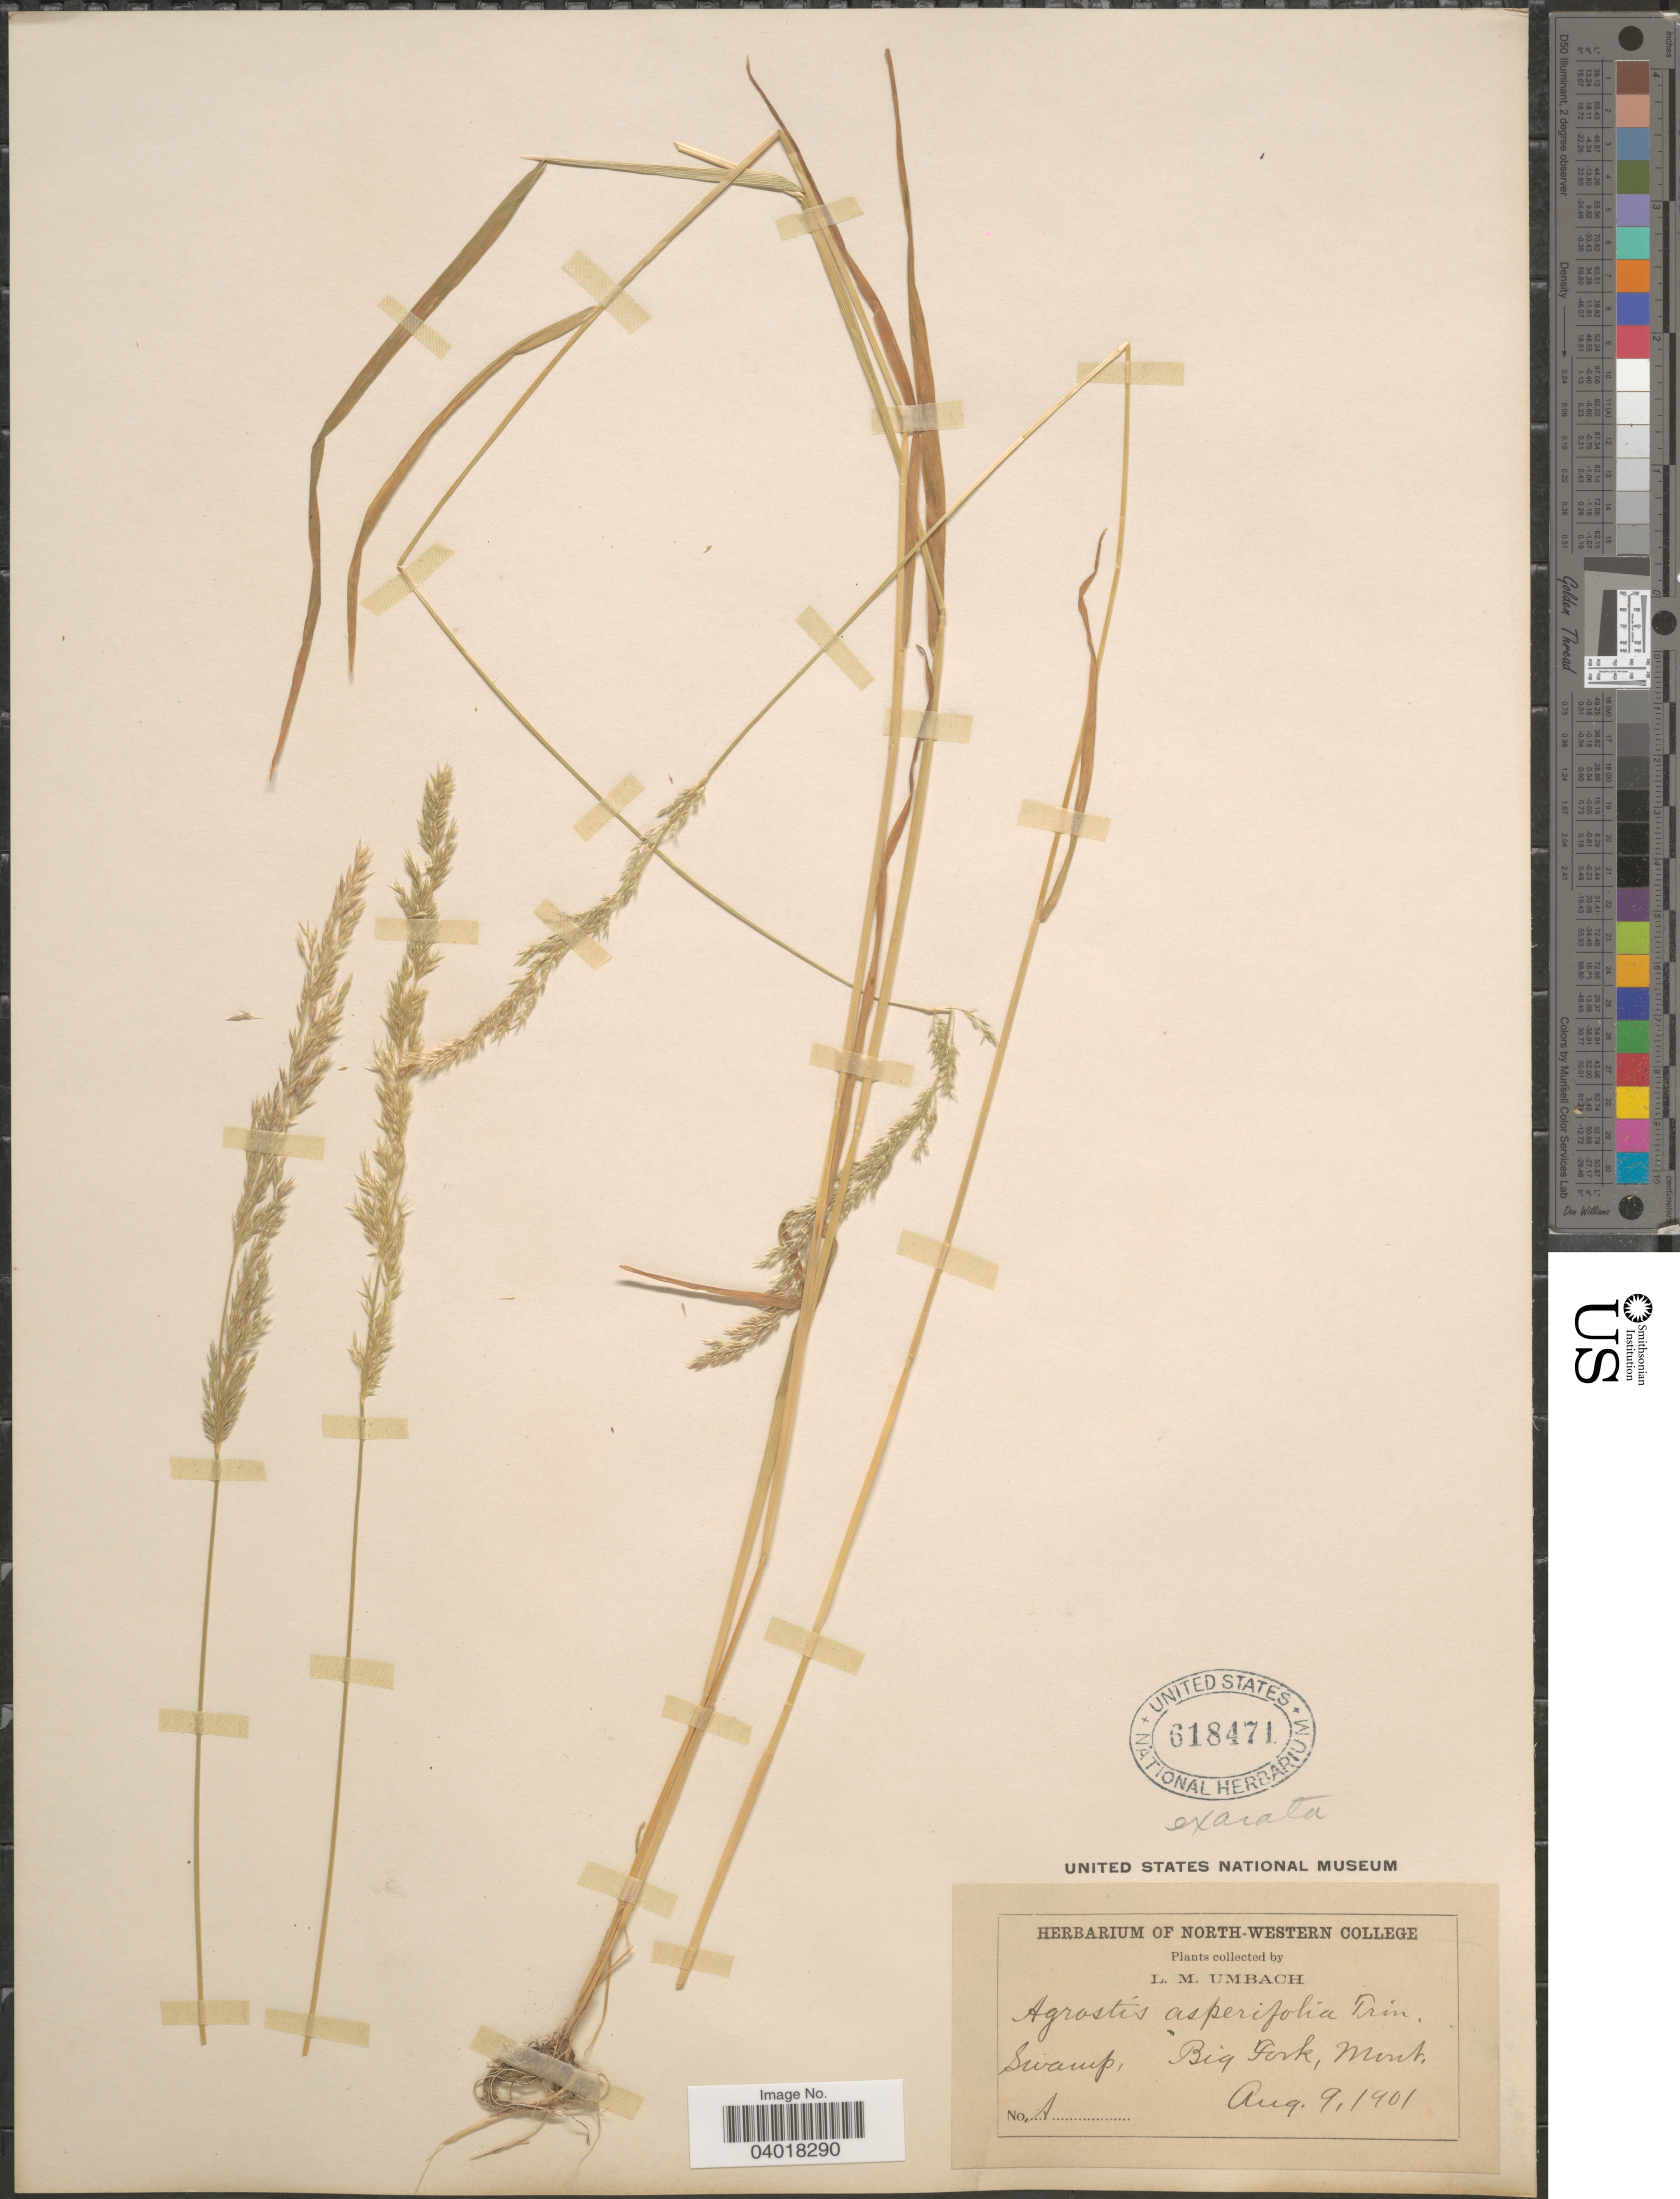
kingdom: Plantae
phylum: Tracheophyta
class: Liliopsida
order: Poales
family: Poaceae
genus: Agrostis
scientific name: Agrostis exarata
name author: Trin.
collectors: L. M. Umbach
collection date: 1901-08-09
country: United States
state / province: Montana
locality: Swamp, Big Fork.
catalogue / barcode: US 618471